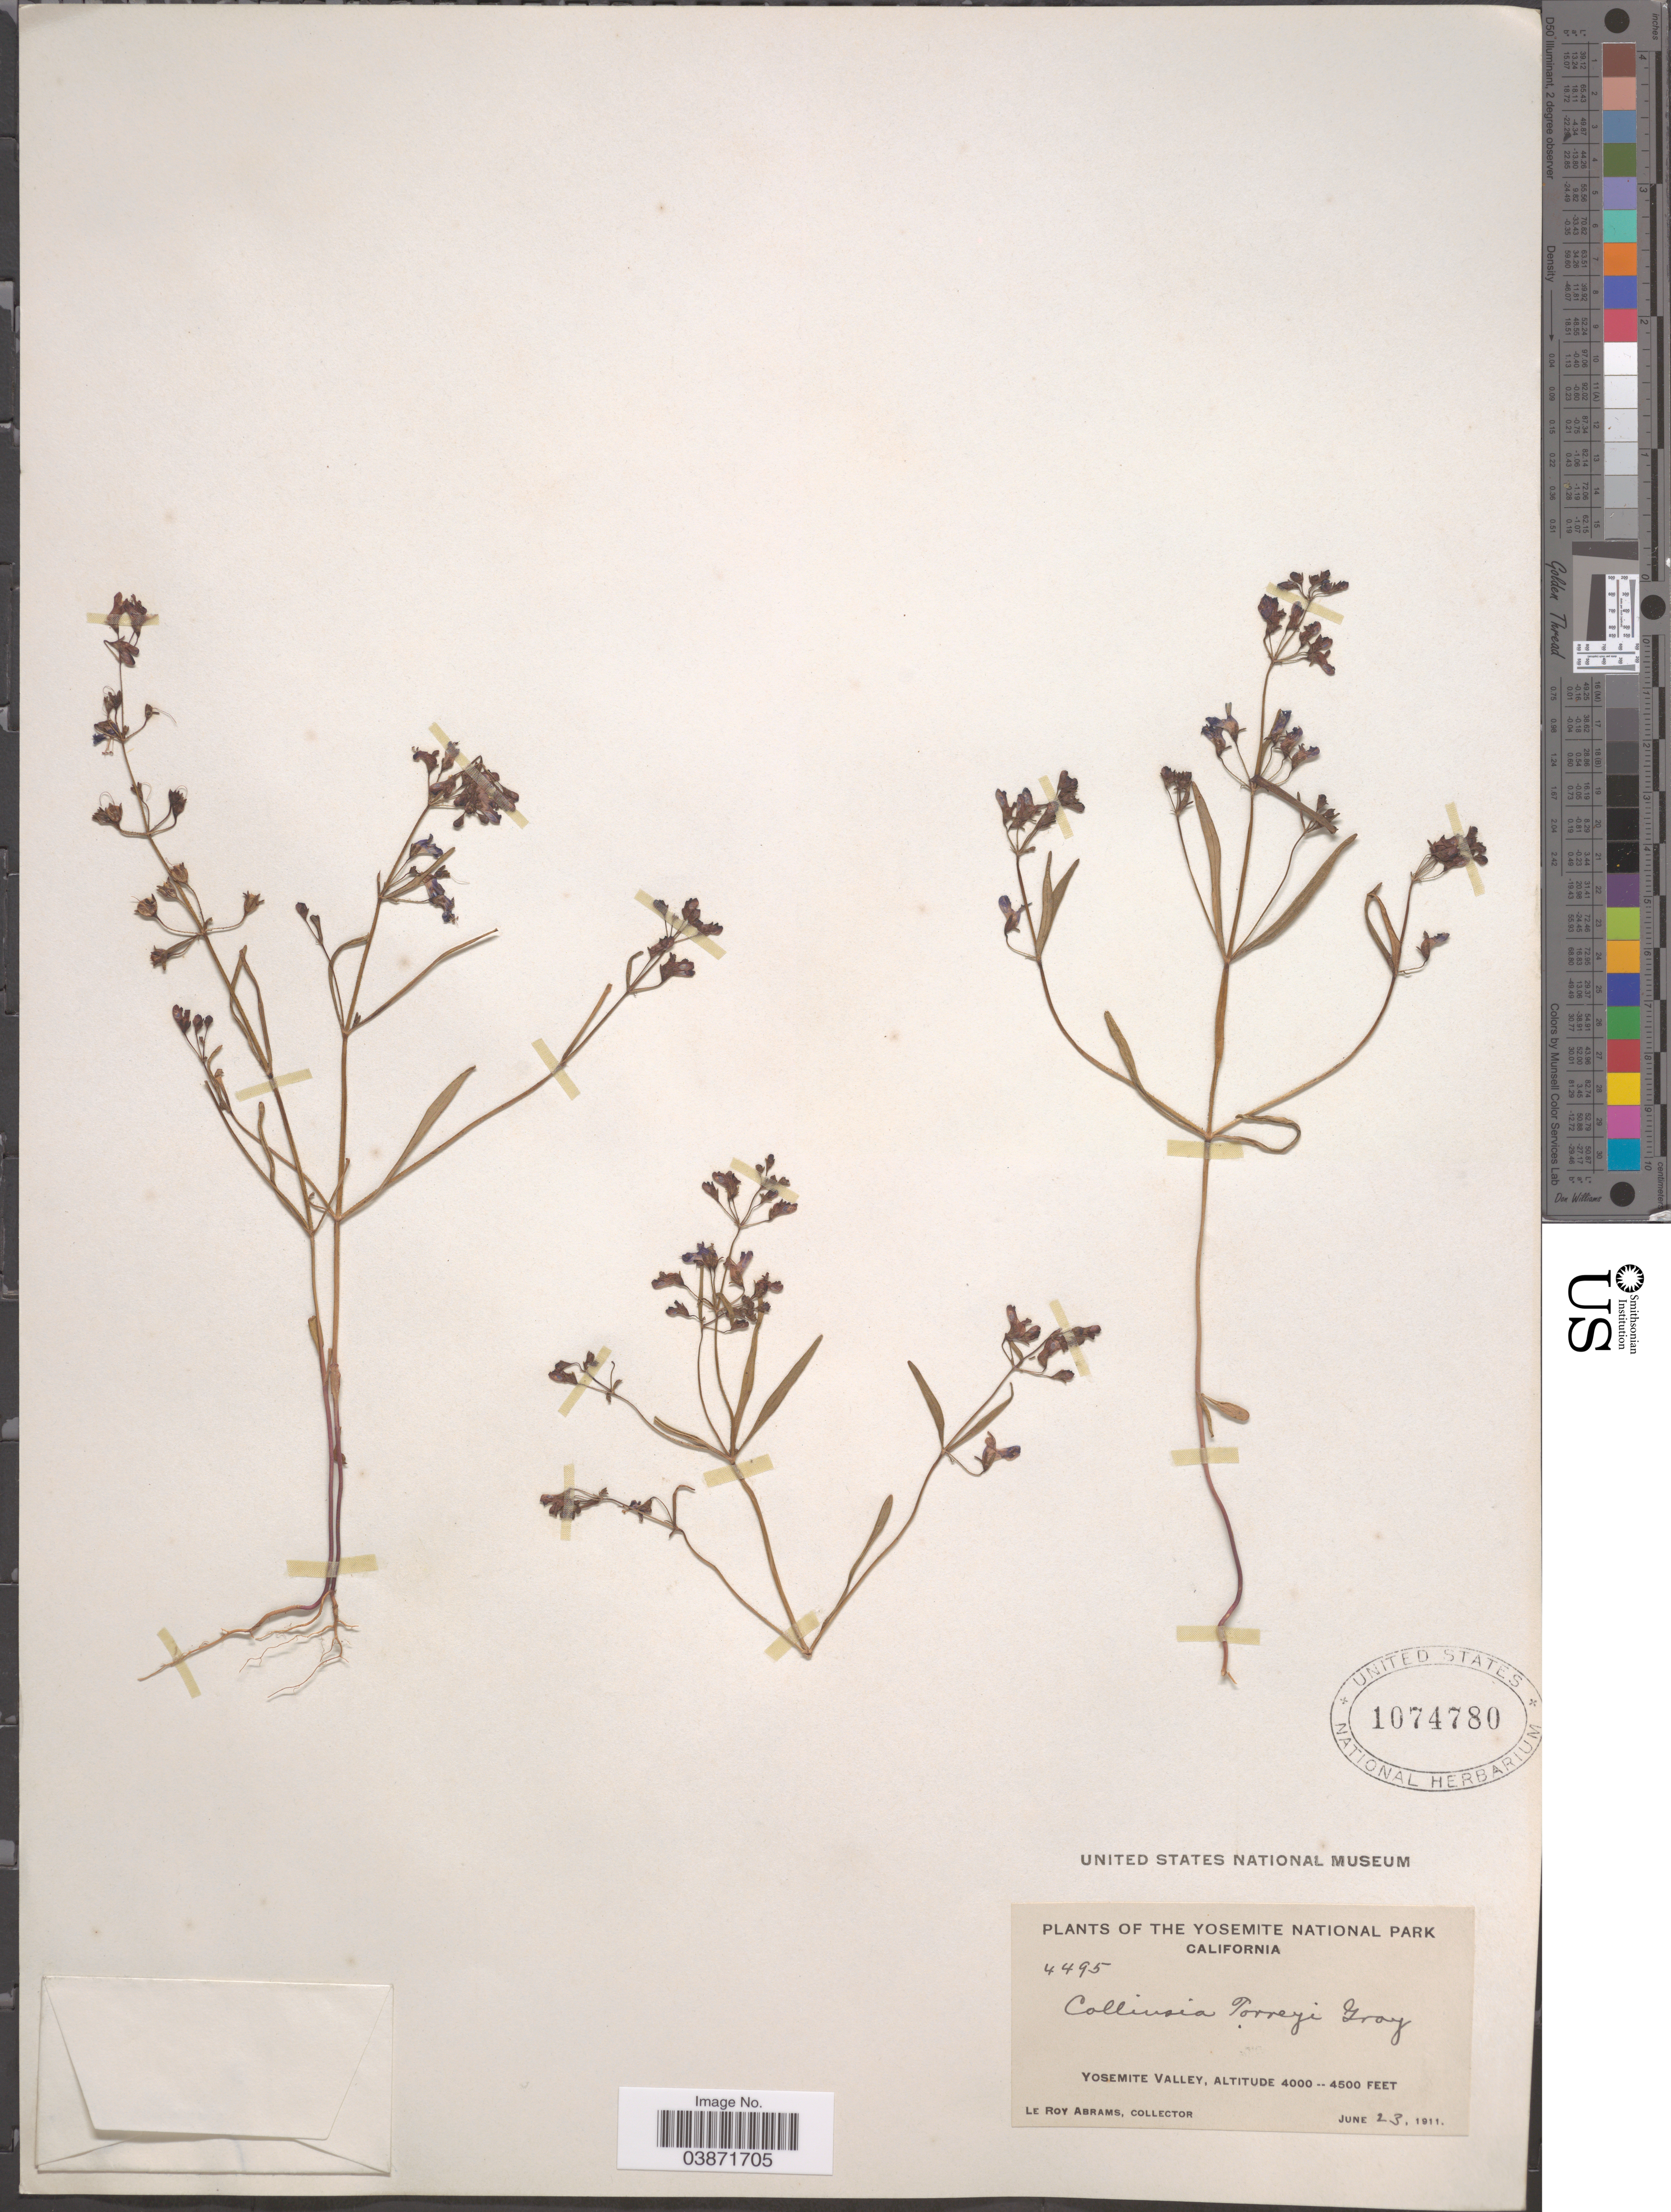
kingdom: Plantae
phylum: Tracheophyta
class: Magnoliopsida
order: Lamiales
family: Plantaginaceae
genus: Collinsia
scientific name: Collinsia torreyi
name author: A. Gray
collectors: L. Abrams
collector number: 4495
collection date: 1911-06-23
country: United States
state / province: California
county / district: Mariposa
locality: Yosemite National Park. Yosemite Valley.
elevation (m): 122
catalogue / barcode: US 1074780